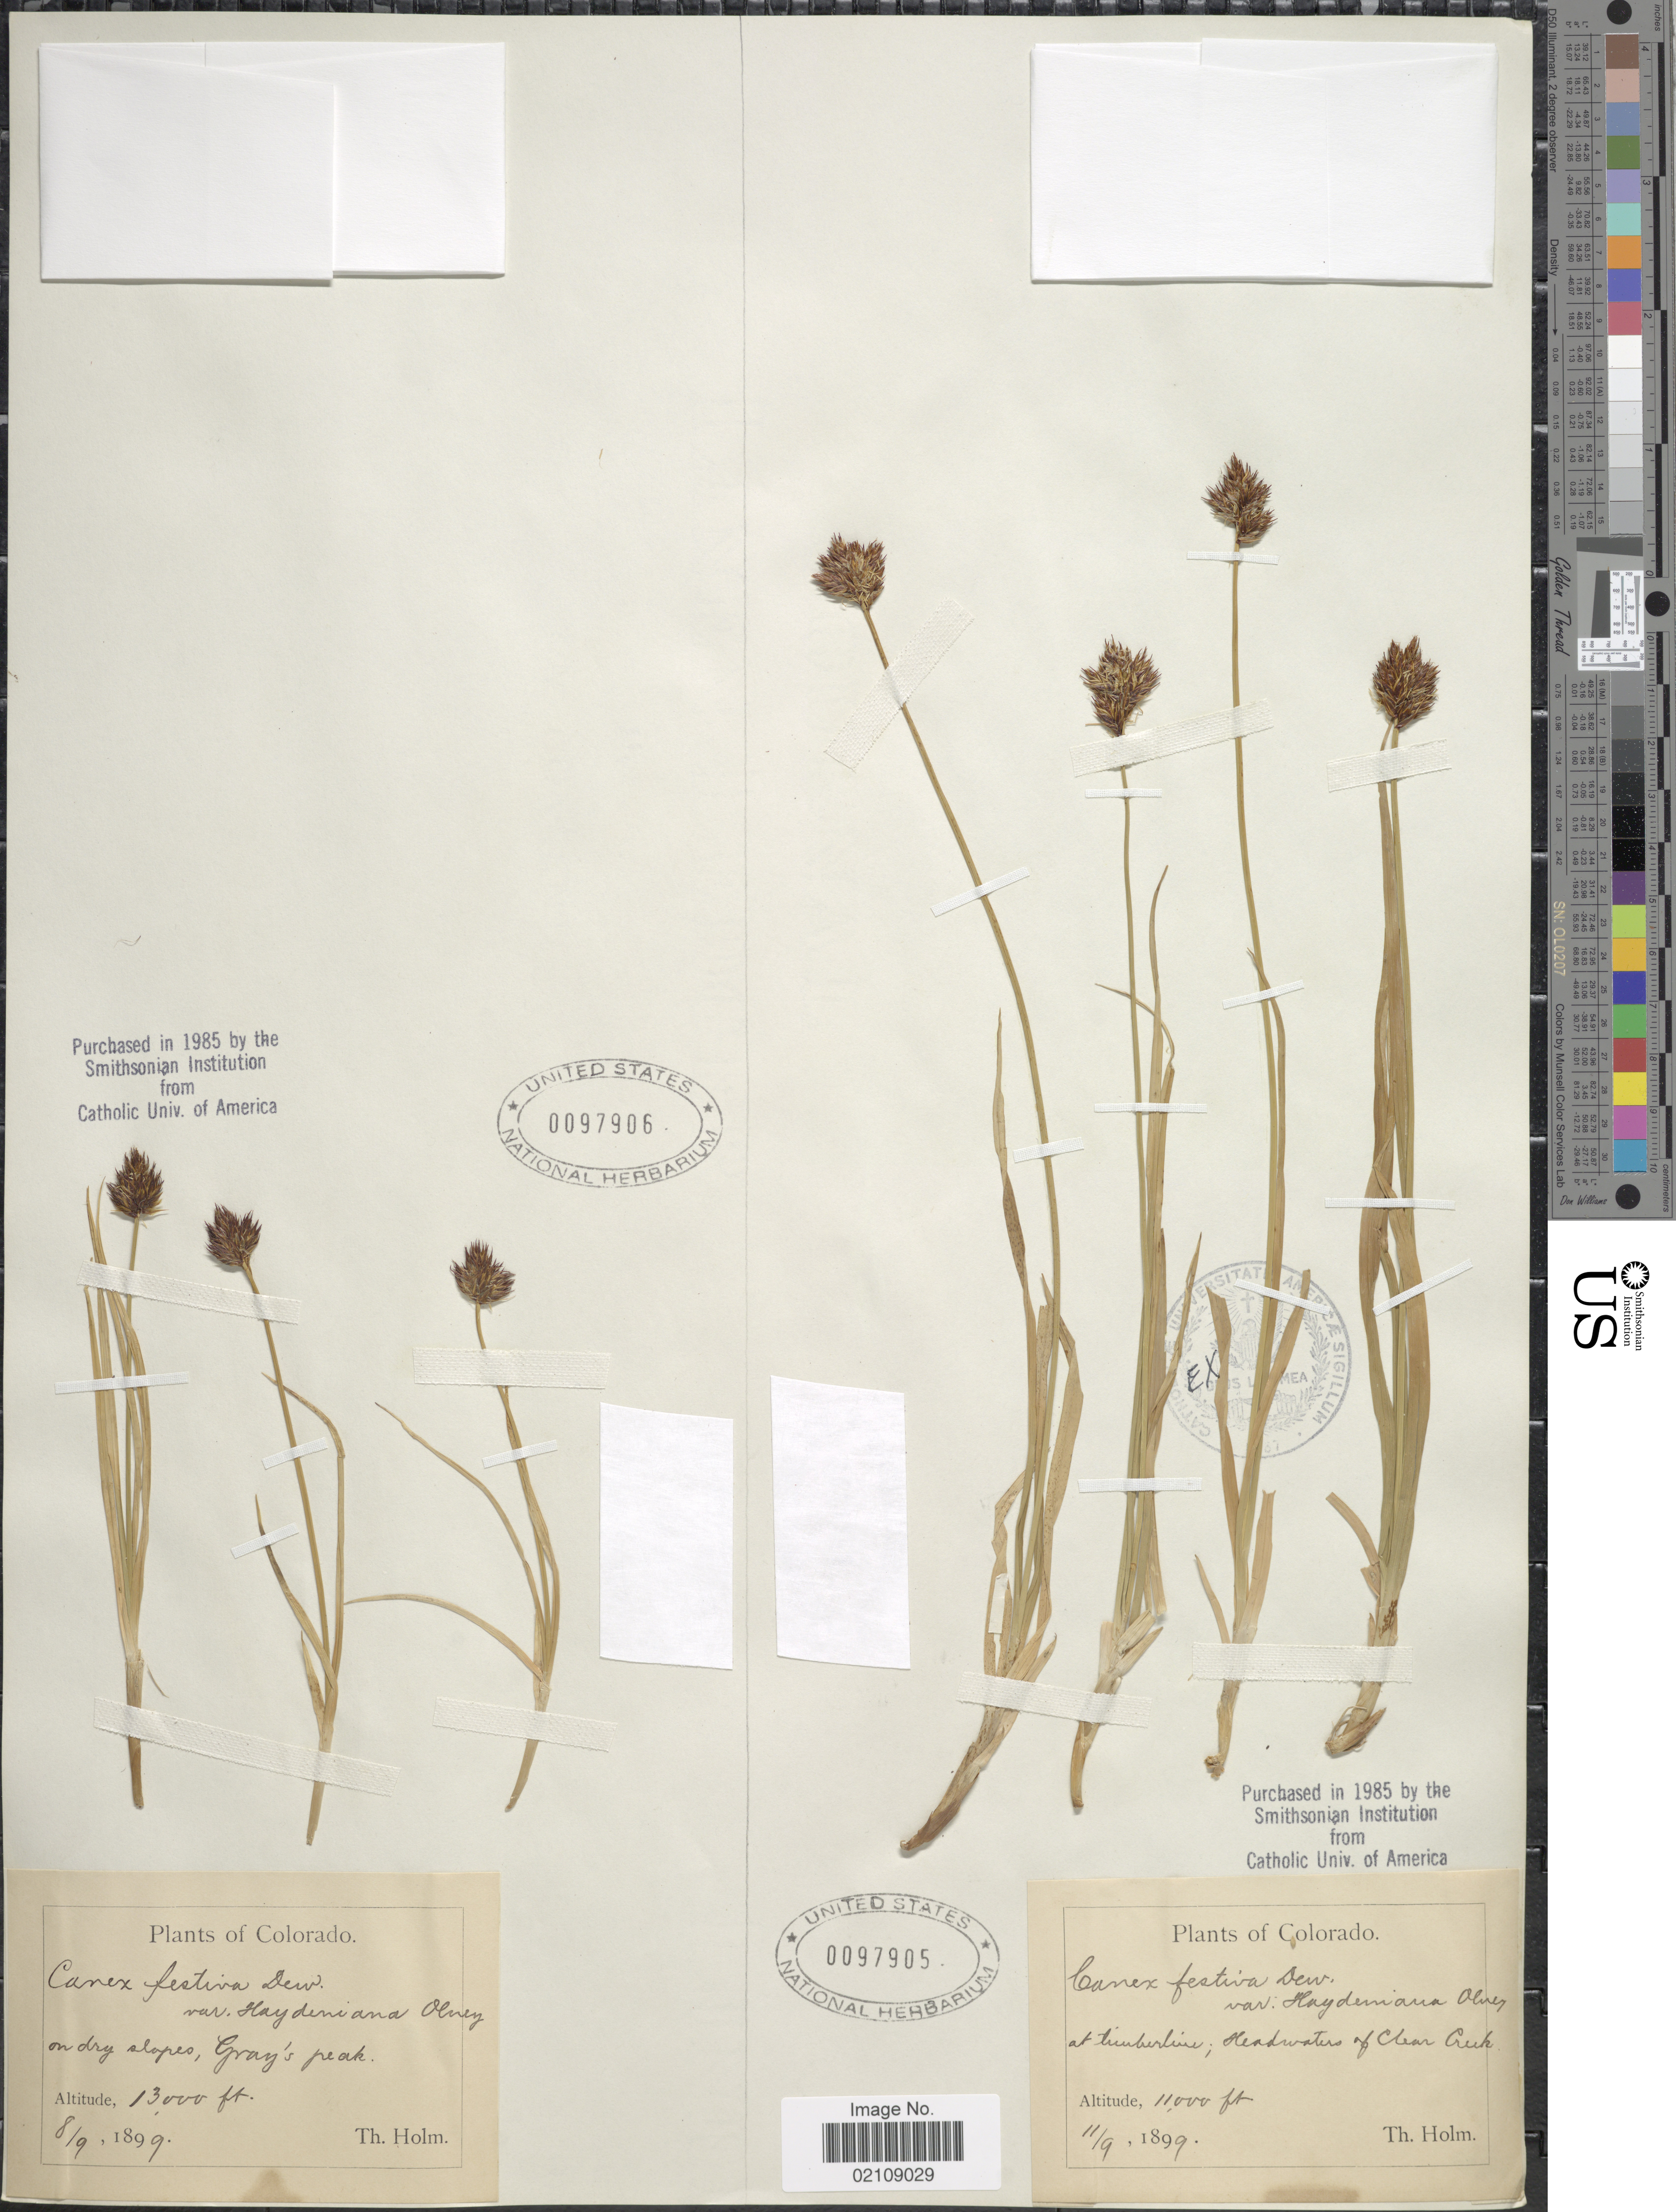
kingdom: Plantae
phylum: Tracheophyta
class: Liliopsida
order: Poales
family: Cyperaceae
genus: Carex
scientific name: Carex ebenea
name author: Rydb.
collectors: T. Holm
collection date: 1899-09-11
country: United States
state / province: Colorado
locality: Headwaters of Clear Creek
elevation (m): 3353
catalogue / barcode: US 97905